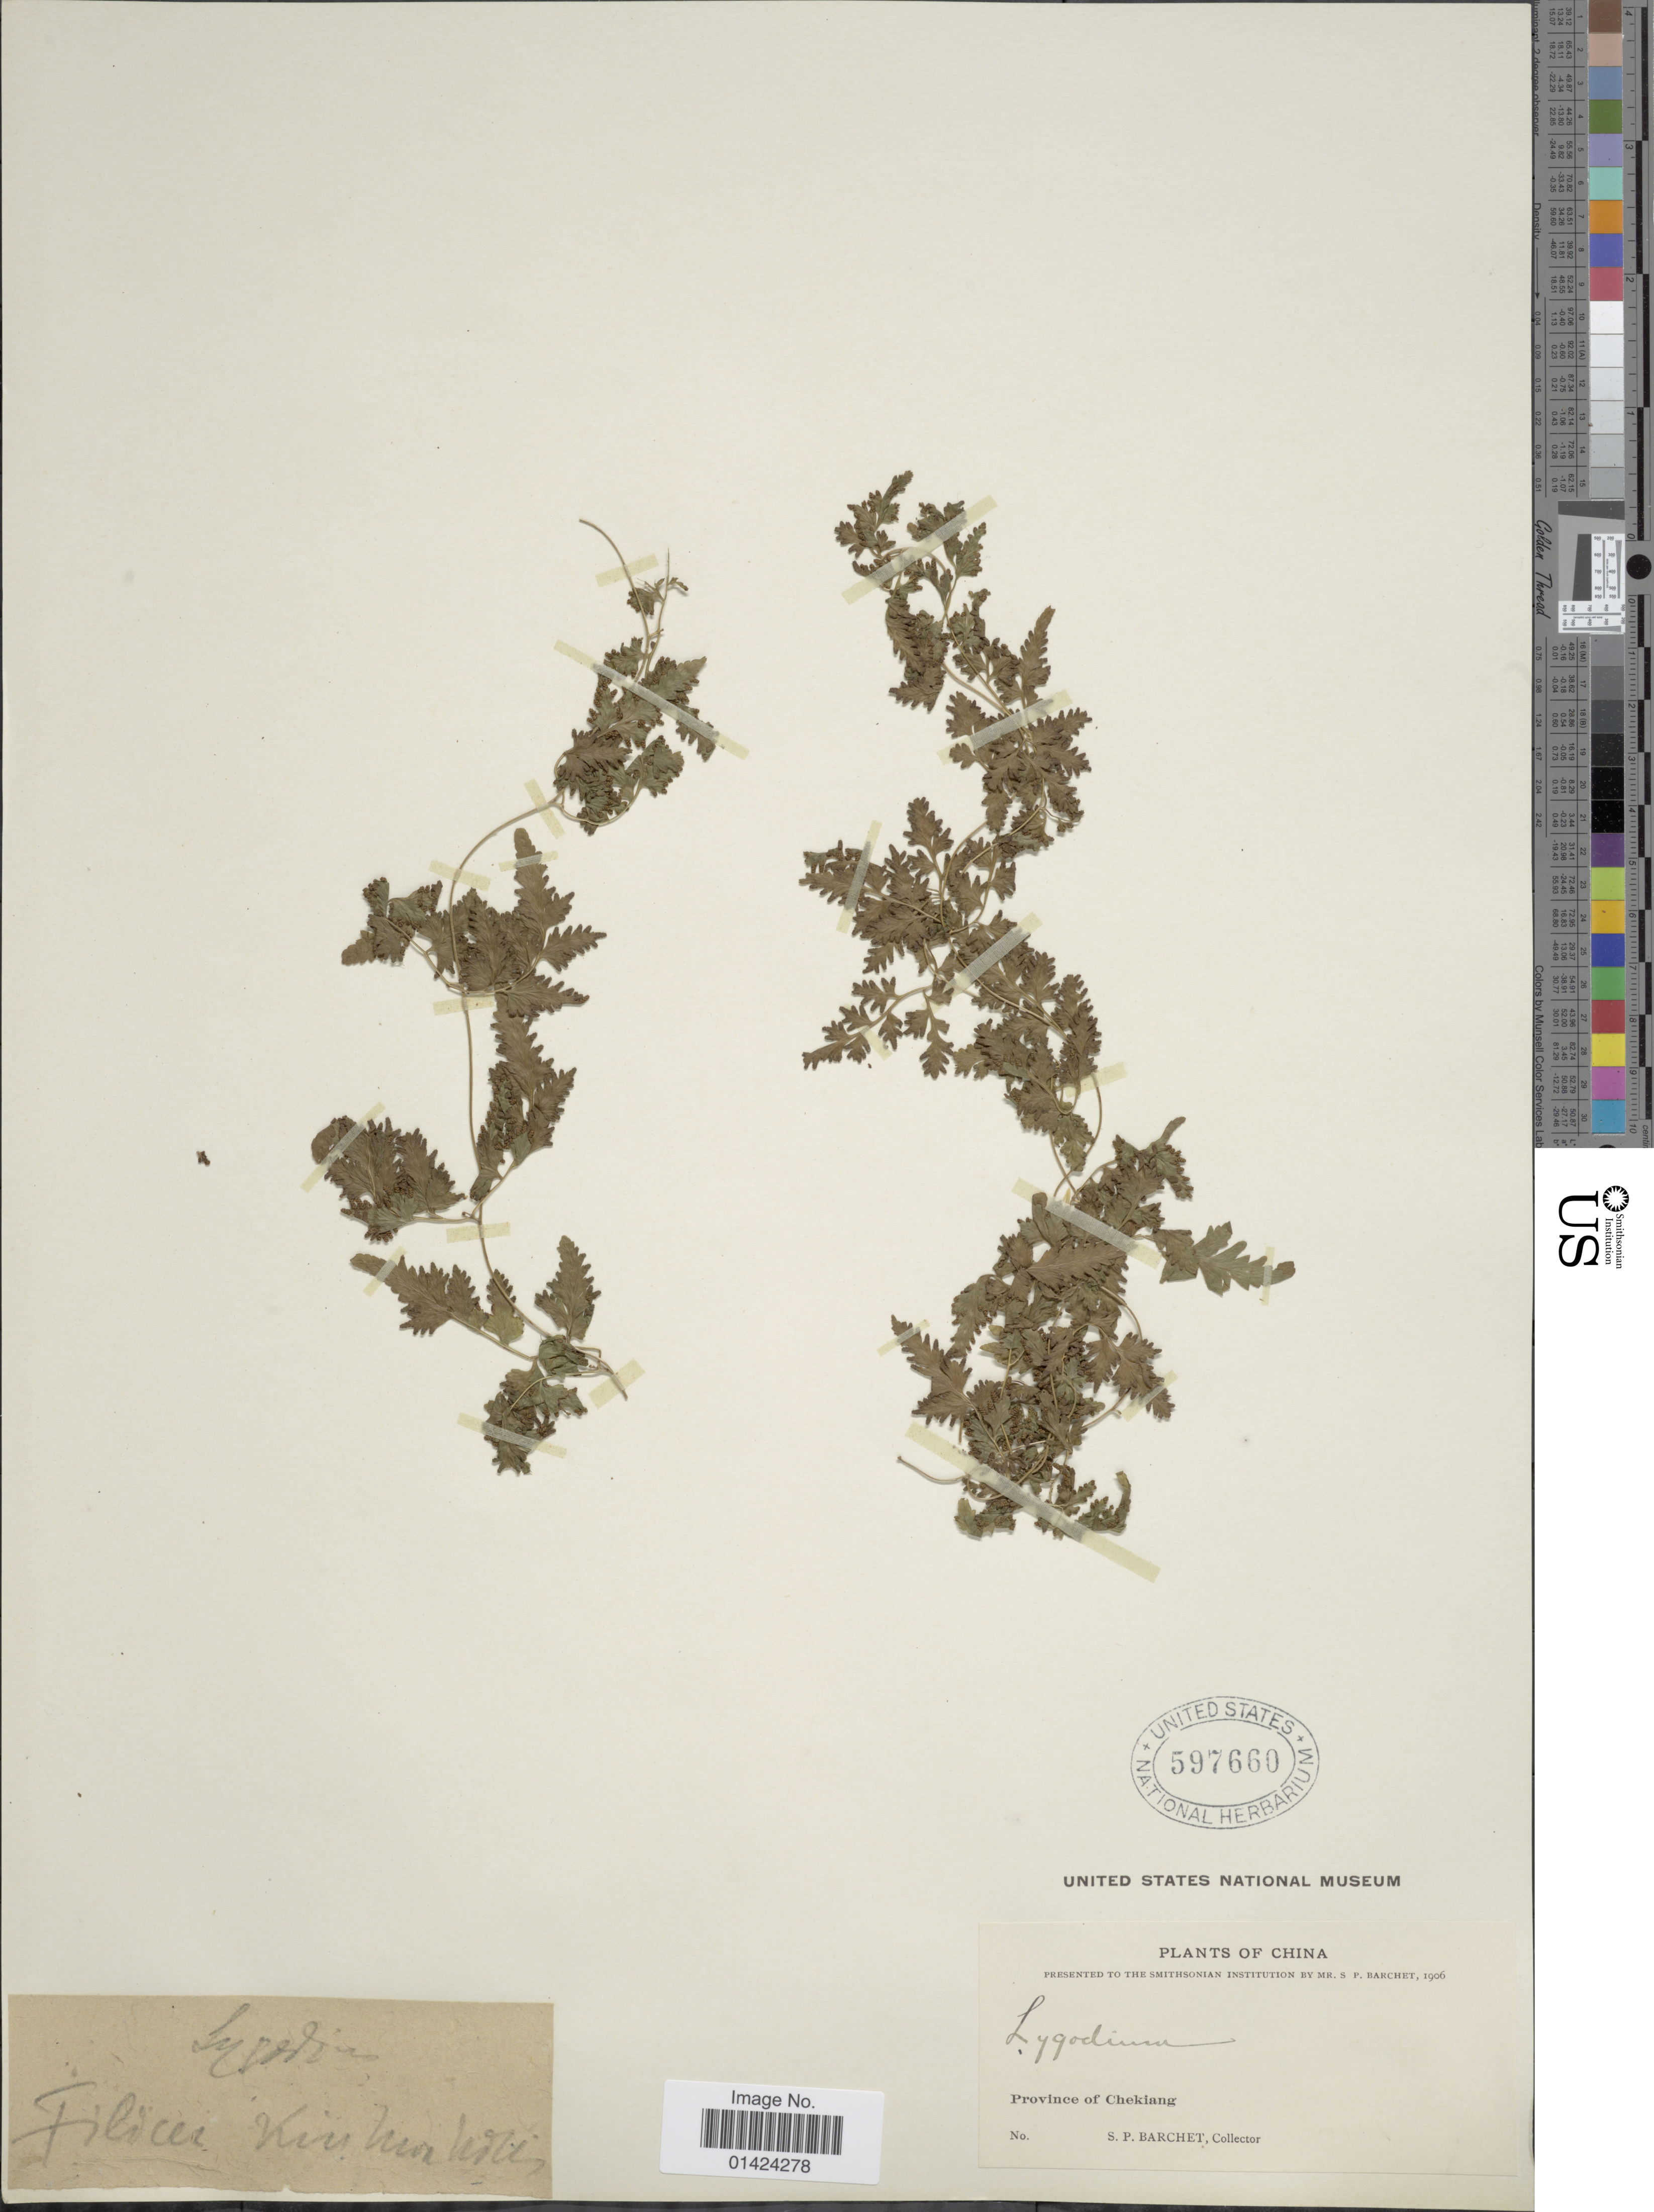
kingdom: Plantae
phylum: Tracheophyta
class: Polypodiopsida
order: Schizaeales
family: Lygodiaceae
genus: Lygodium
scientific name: Lygodium japonicum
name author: (Thunb.) Sw.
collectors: S. P. Barchet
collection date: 1906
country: China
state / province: Zhejiang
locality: Province of Chekiang.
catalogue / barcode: US 597660